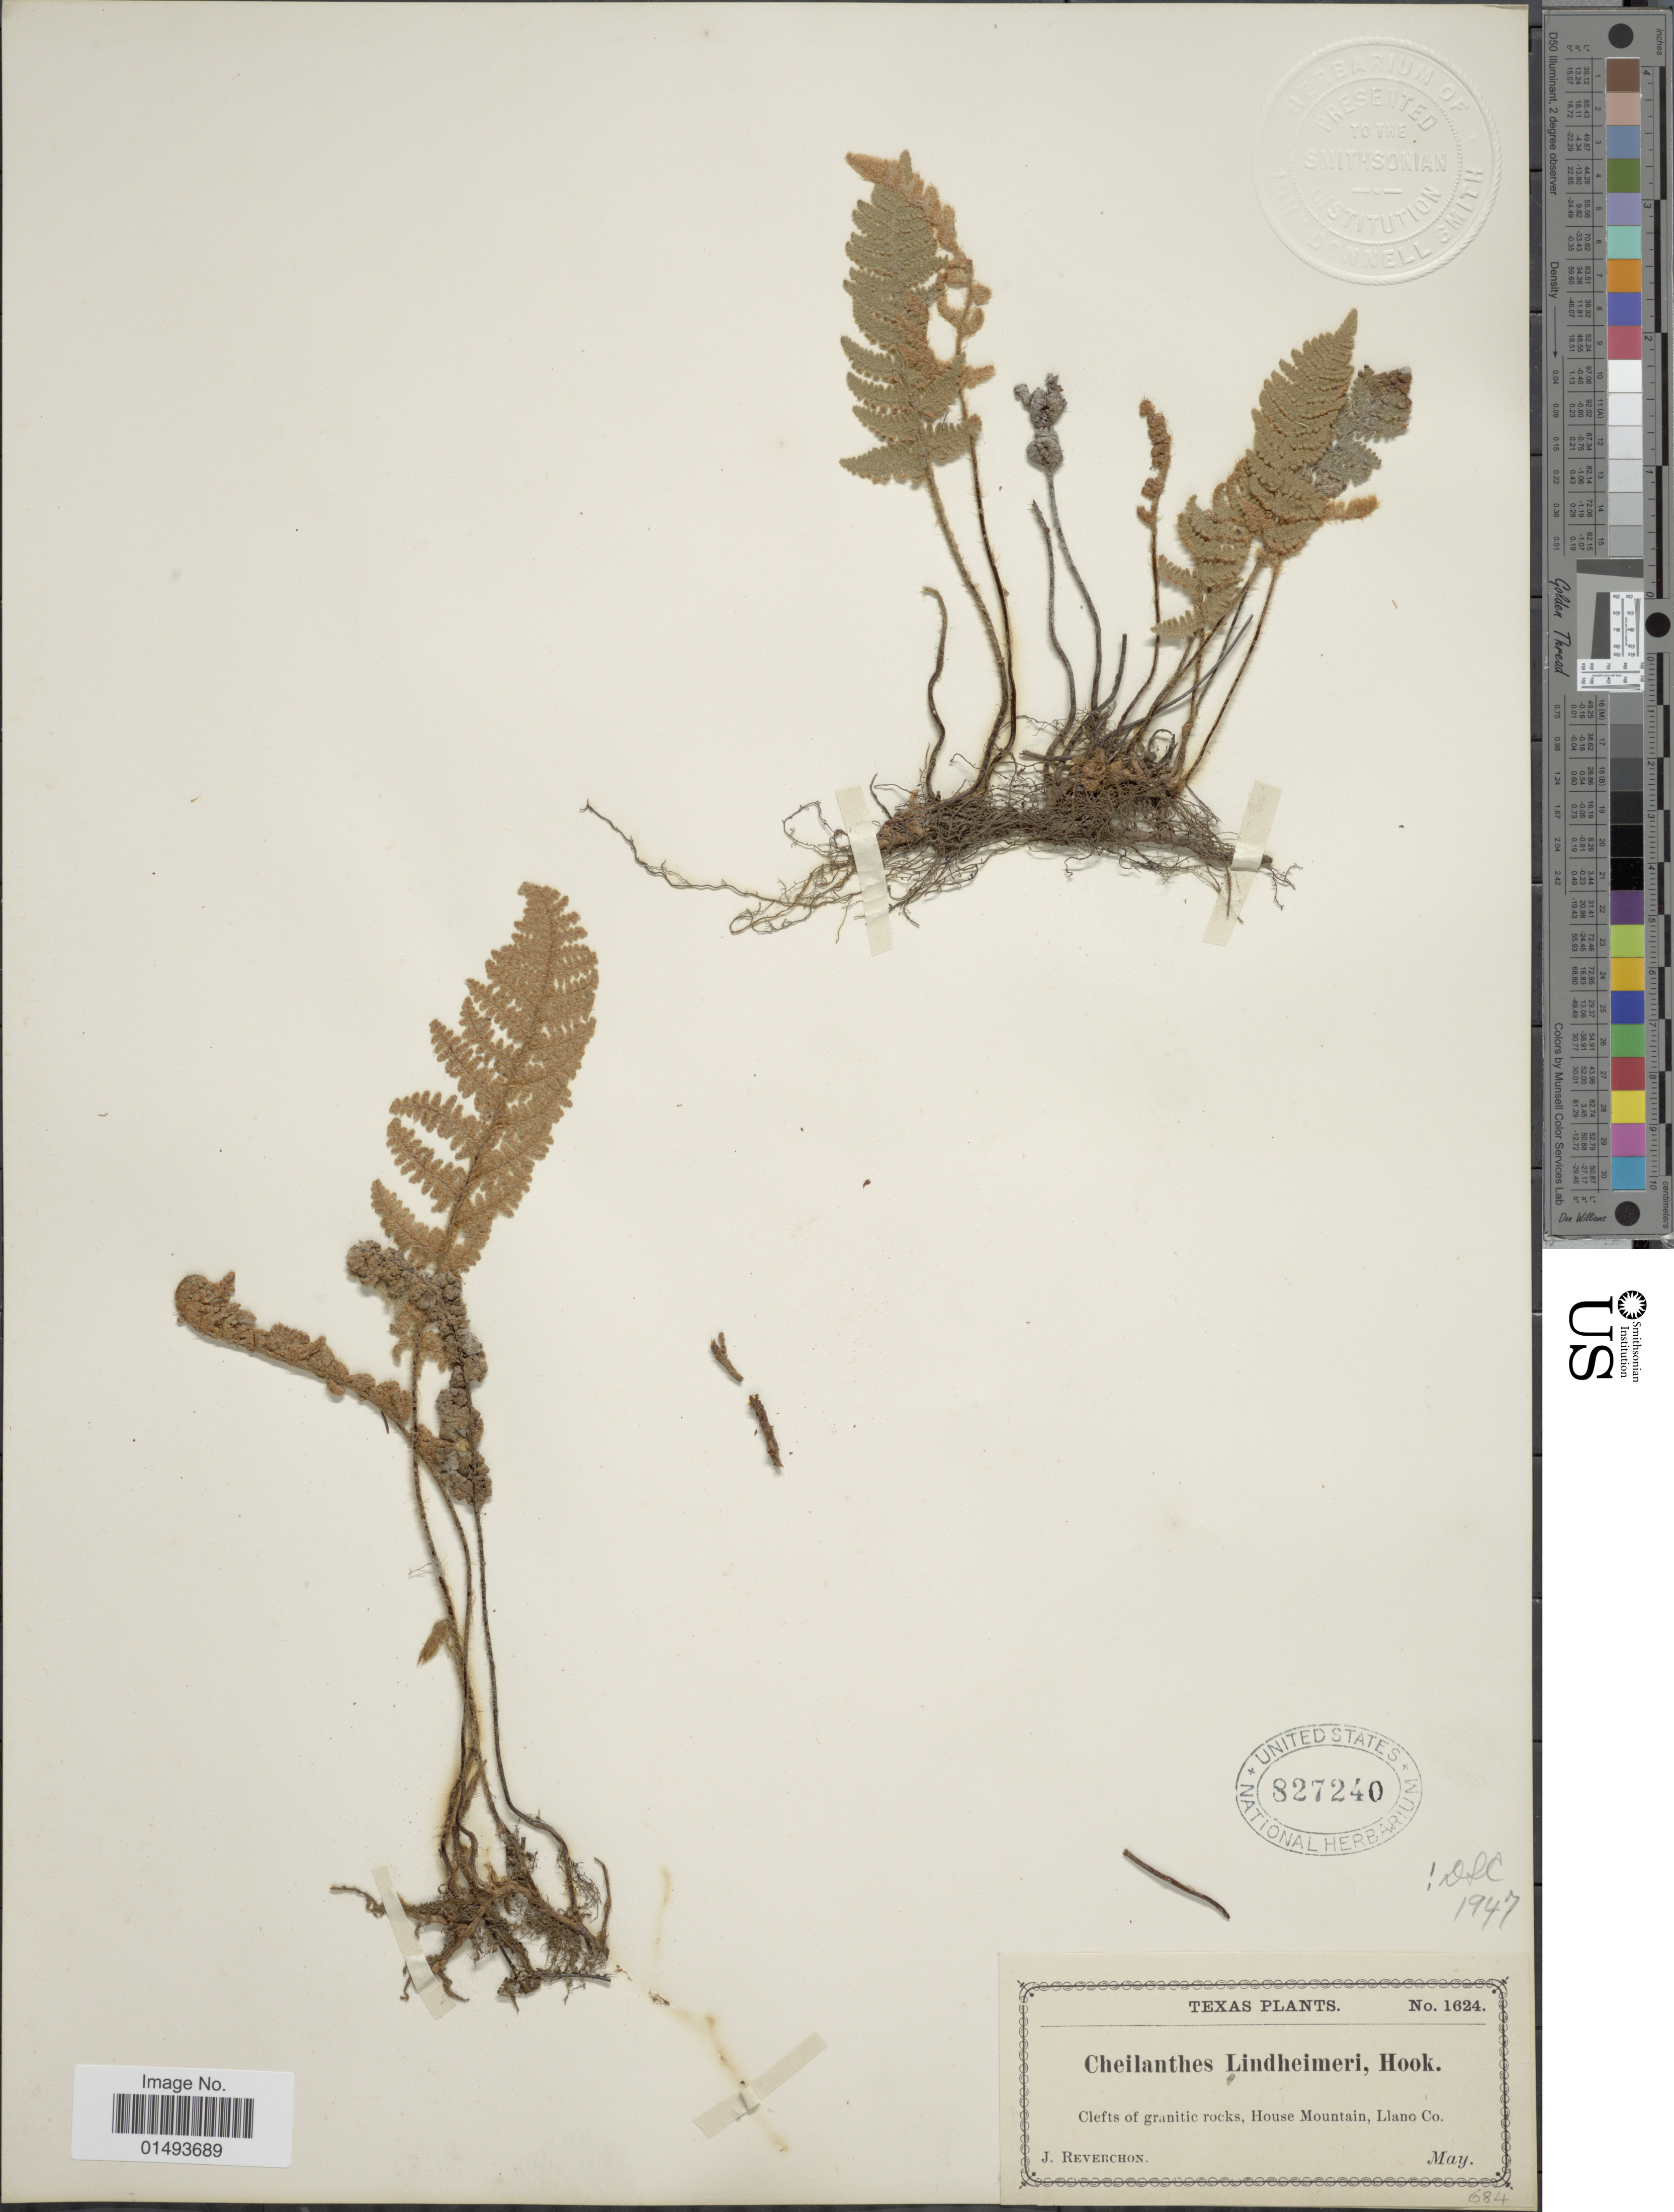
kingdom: Plantae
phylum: Tracheophyta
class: Polypodiopsida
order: Polypodiales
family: Pteridaceae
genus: Myriopteris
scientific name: Myriopteris lindheimeri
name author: (Hook.) J. Sm.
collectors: J. Reverchon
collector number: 1624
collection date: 1947-12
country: United States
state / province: Texas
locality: Texas Plants, Clefts of granatic rocks, House Mountain, Liano Co.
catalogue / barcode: US 827240